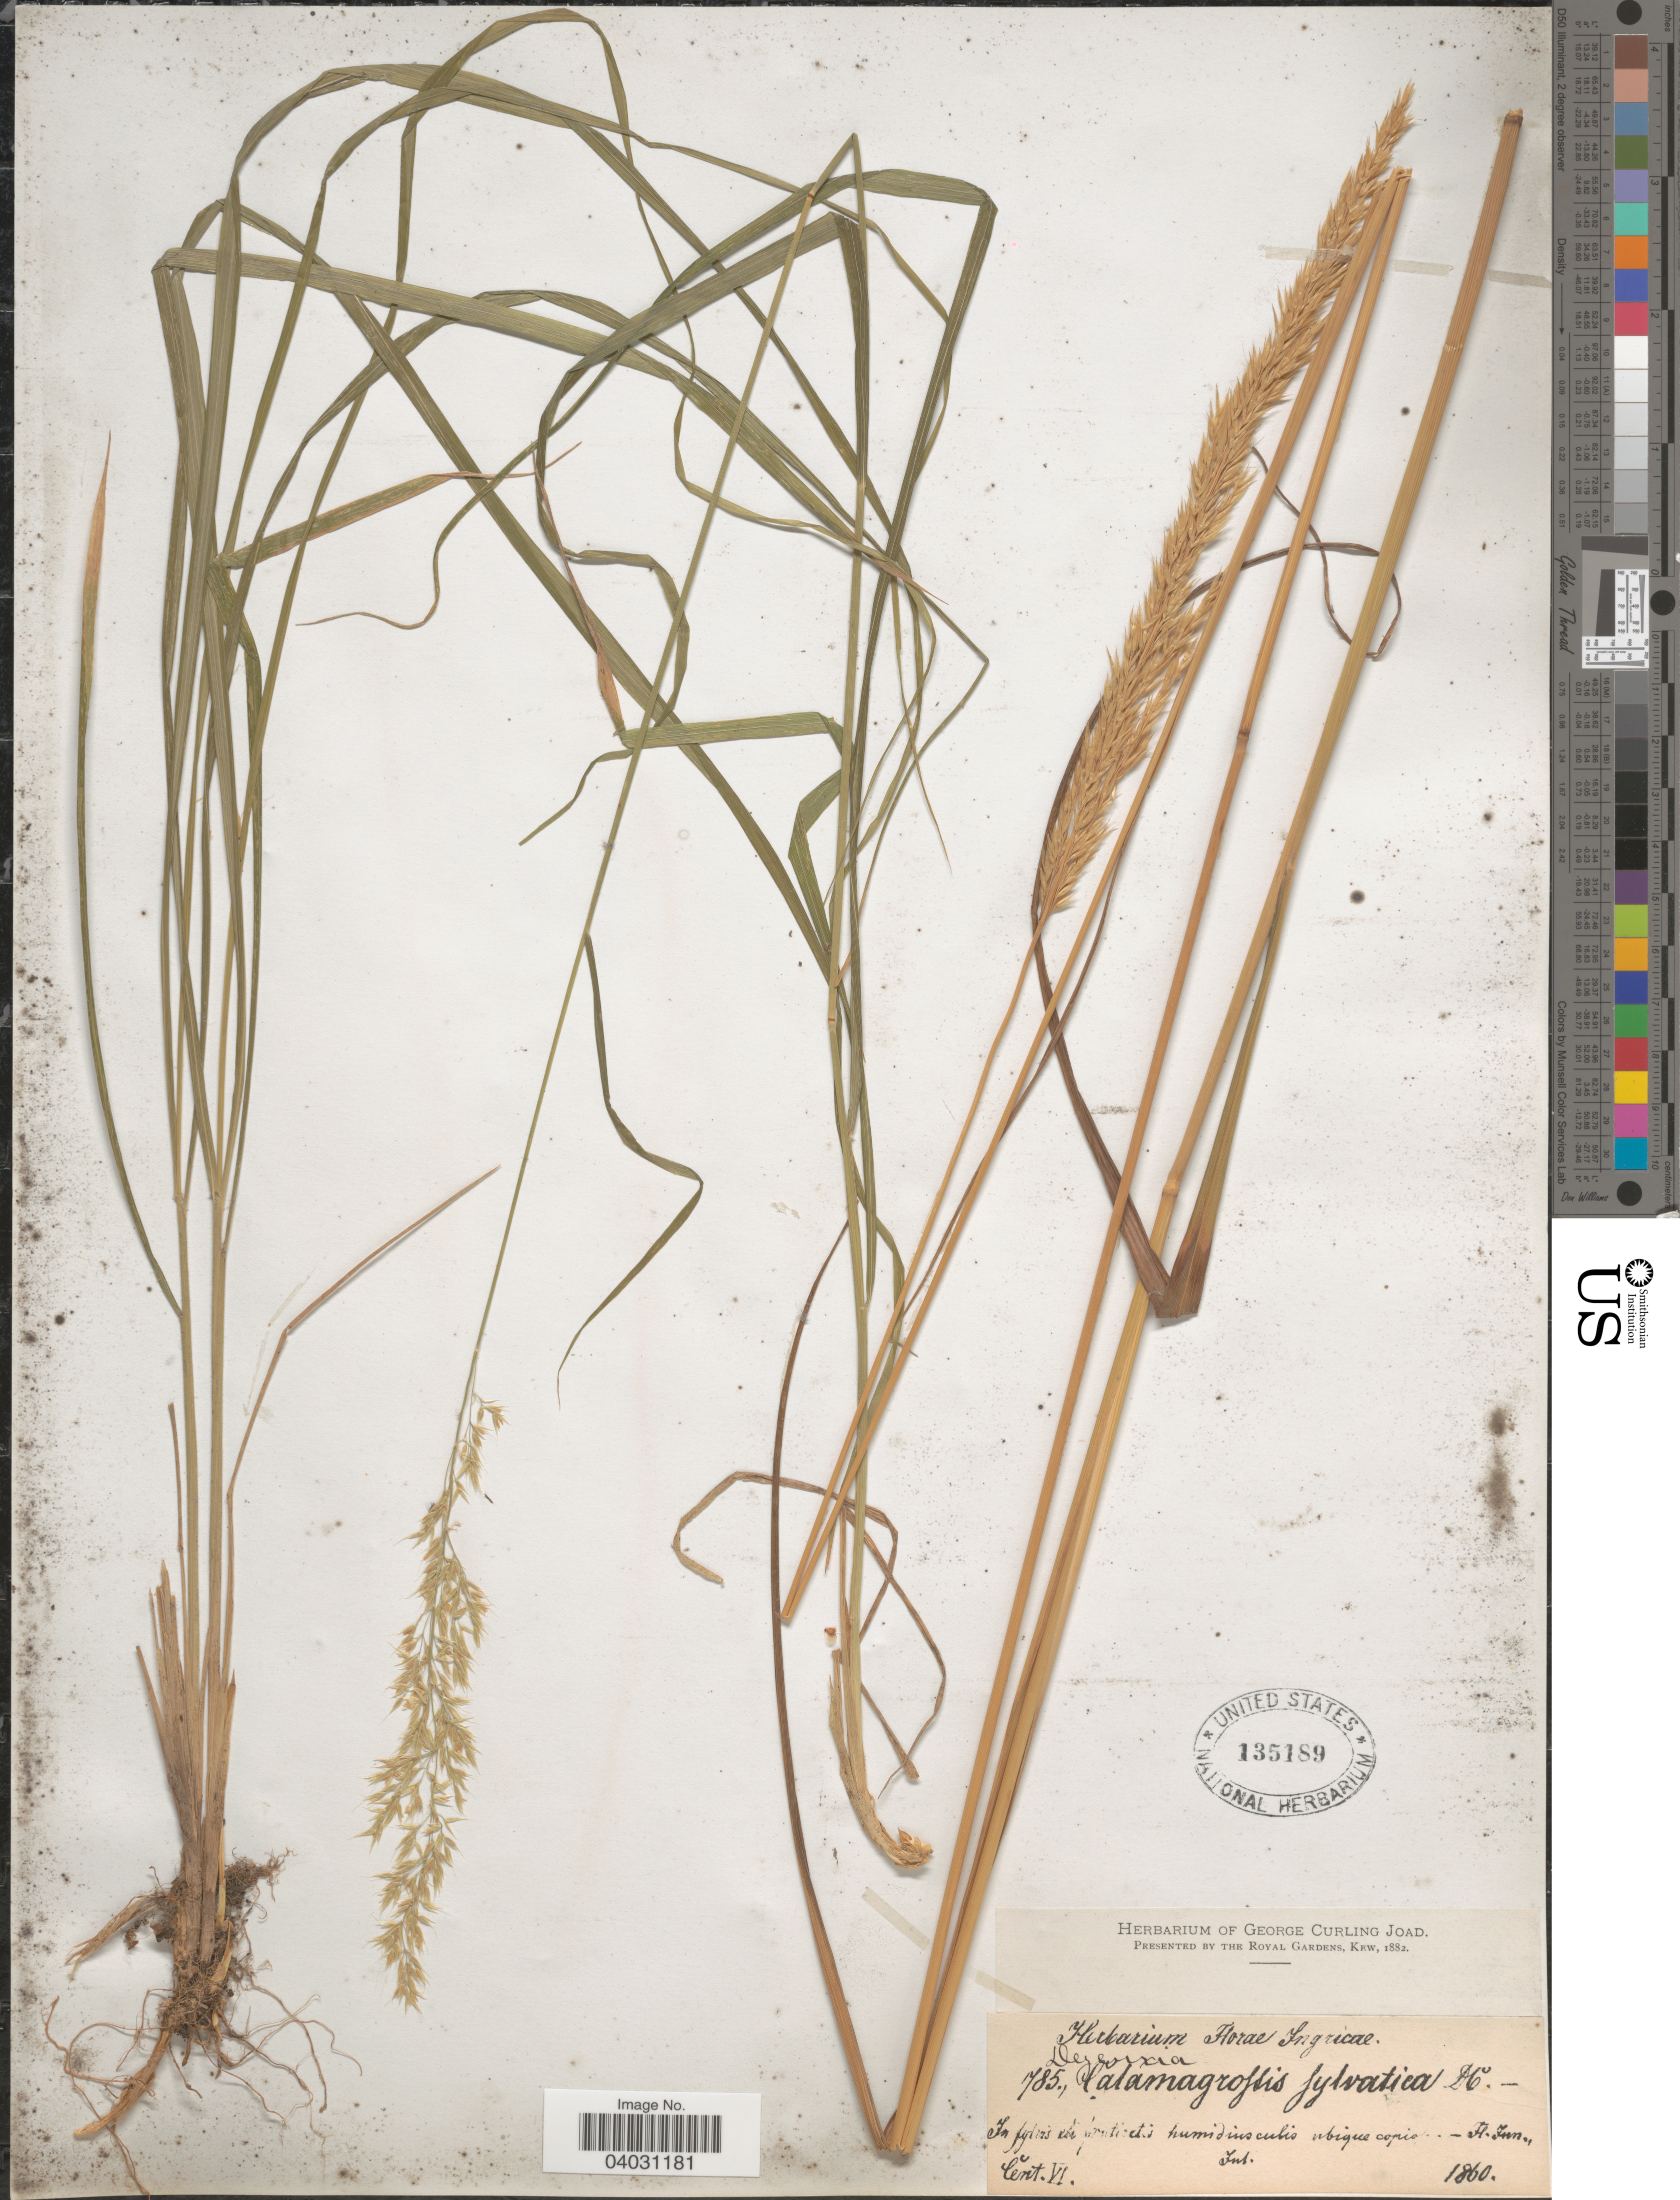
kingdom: Plantae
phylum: Tracheophyta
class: Liliopsida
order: Poales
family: Poaceae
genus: Calamagrostis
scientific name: Calamagrostis arundinacea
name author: (L.) Roth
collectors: ex herb. Florae Ingricae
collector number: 785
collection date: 1860-07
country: Ukraine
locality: In sylvis [illegible text] fruticosis humidius cultis ubique copia[illegible text].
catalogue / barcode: US 135189